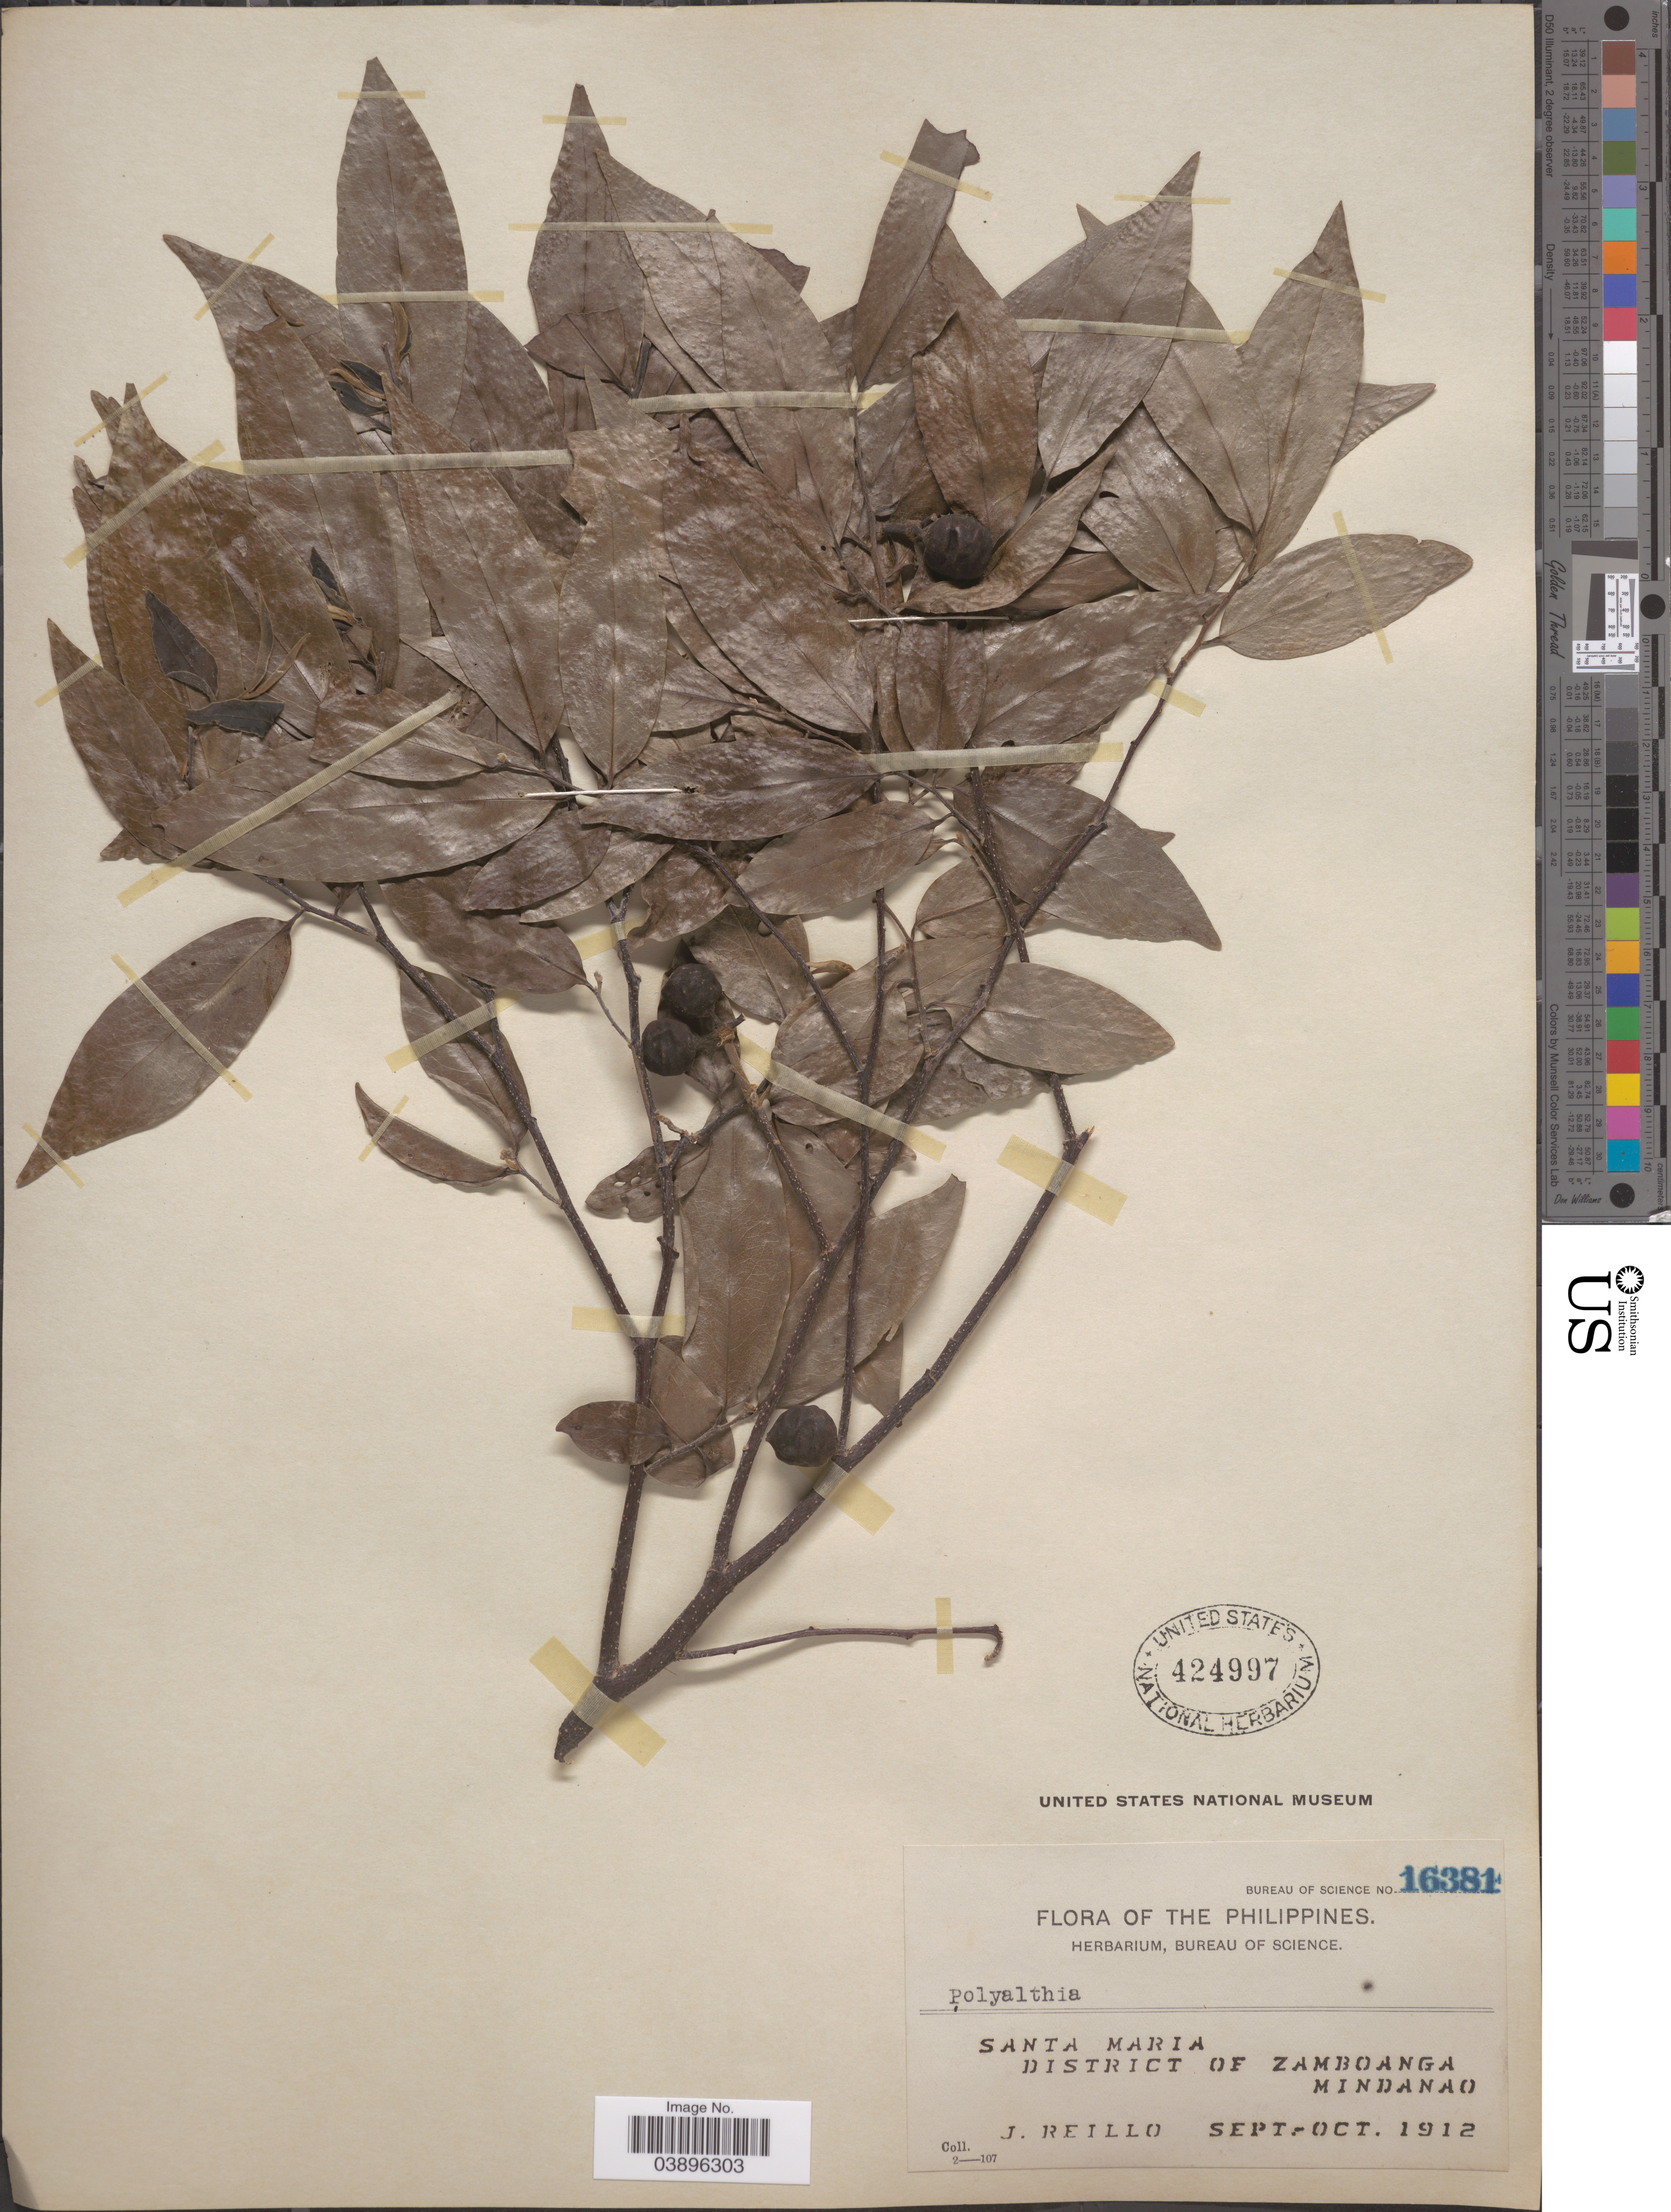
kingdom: Plantae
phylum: Tracheophyta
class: Magnoliopsida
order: Magnoliales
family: Annonaceae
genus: Polyalthia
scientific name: Polyalthia sp.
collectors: J. Reillo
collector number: Bureau of Science 16381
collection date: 1912-09/1912-10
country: Philippines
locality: Santa Maria. District of Zamboanga. Mindanao.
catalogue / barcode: US 424997